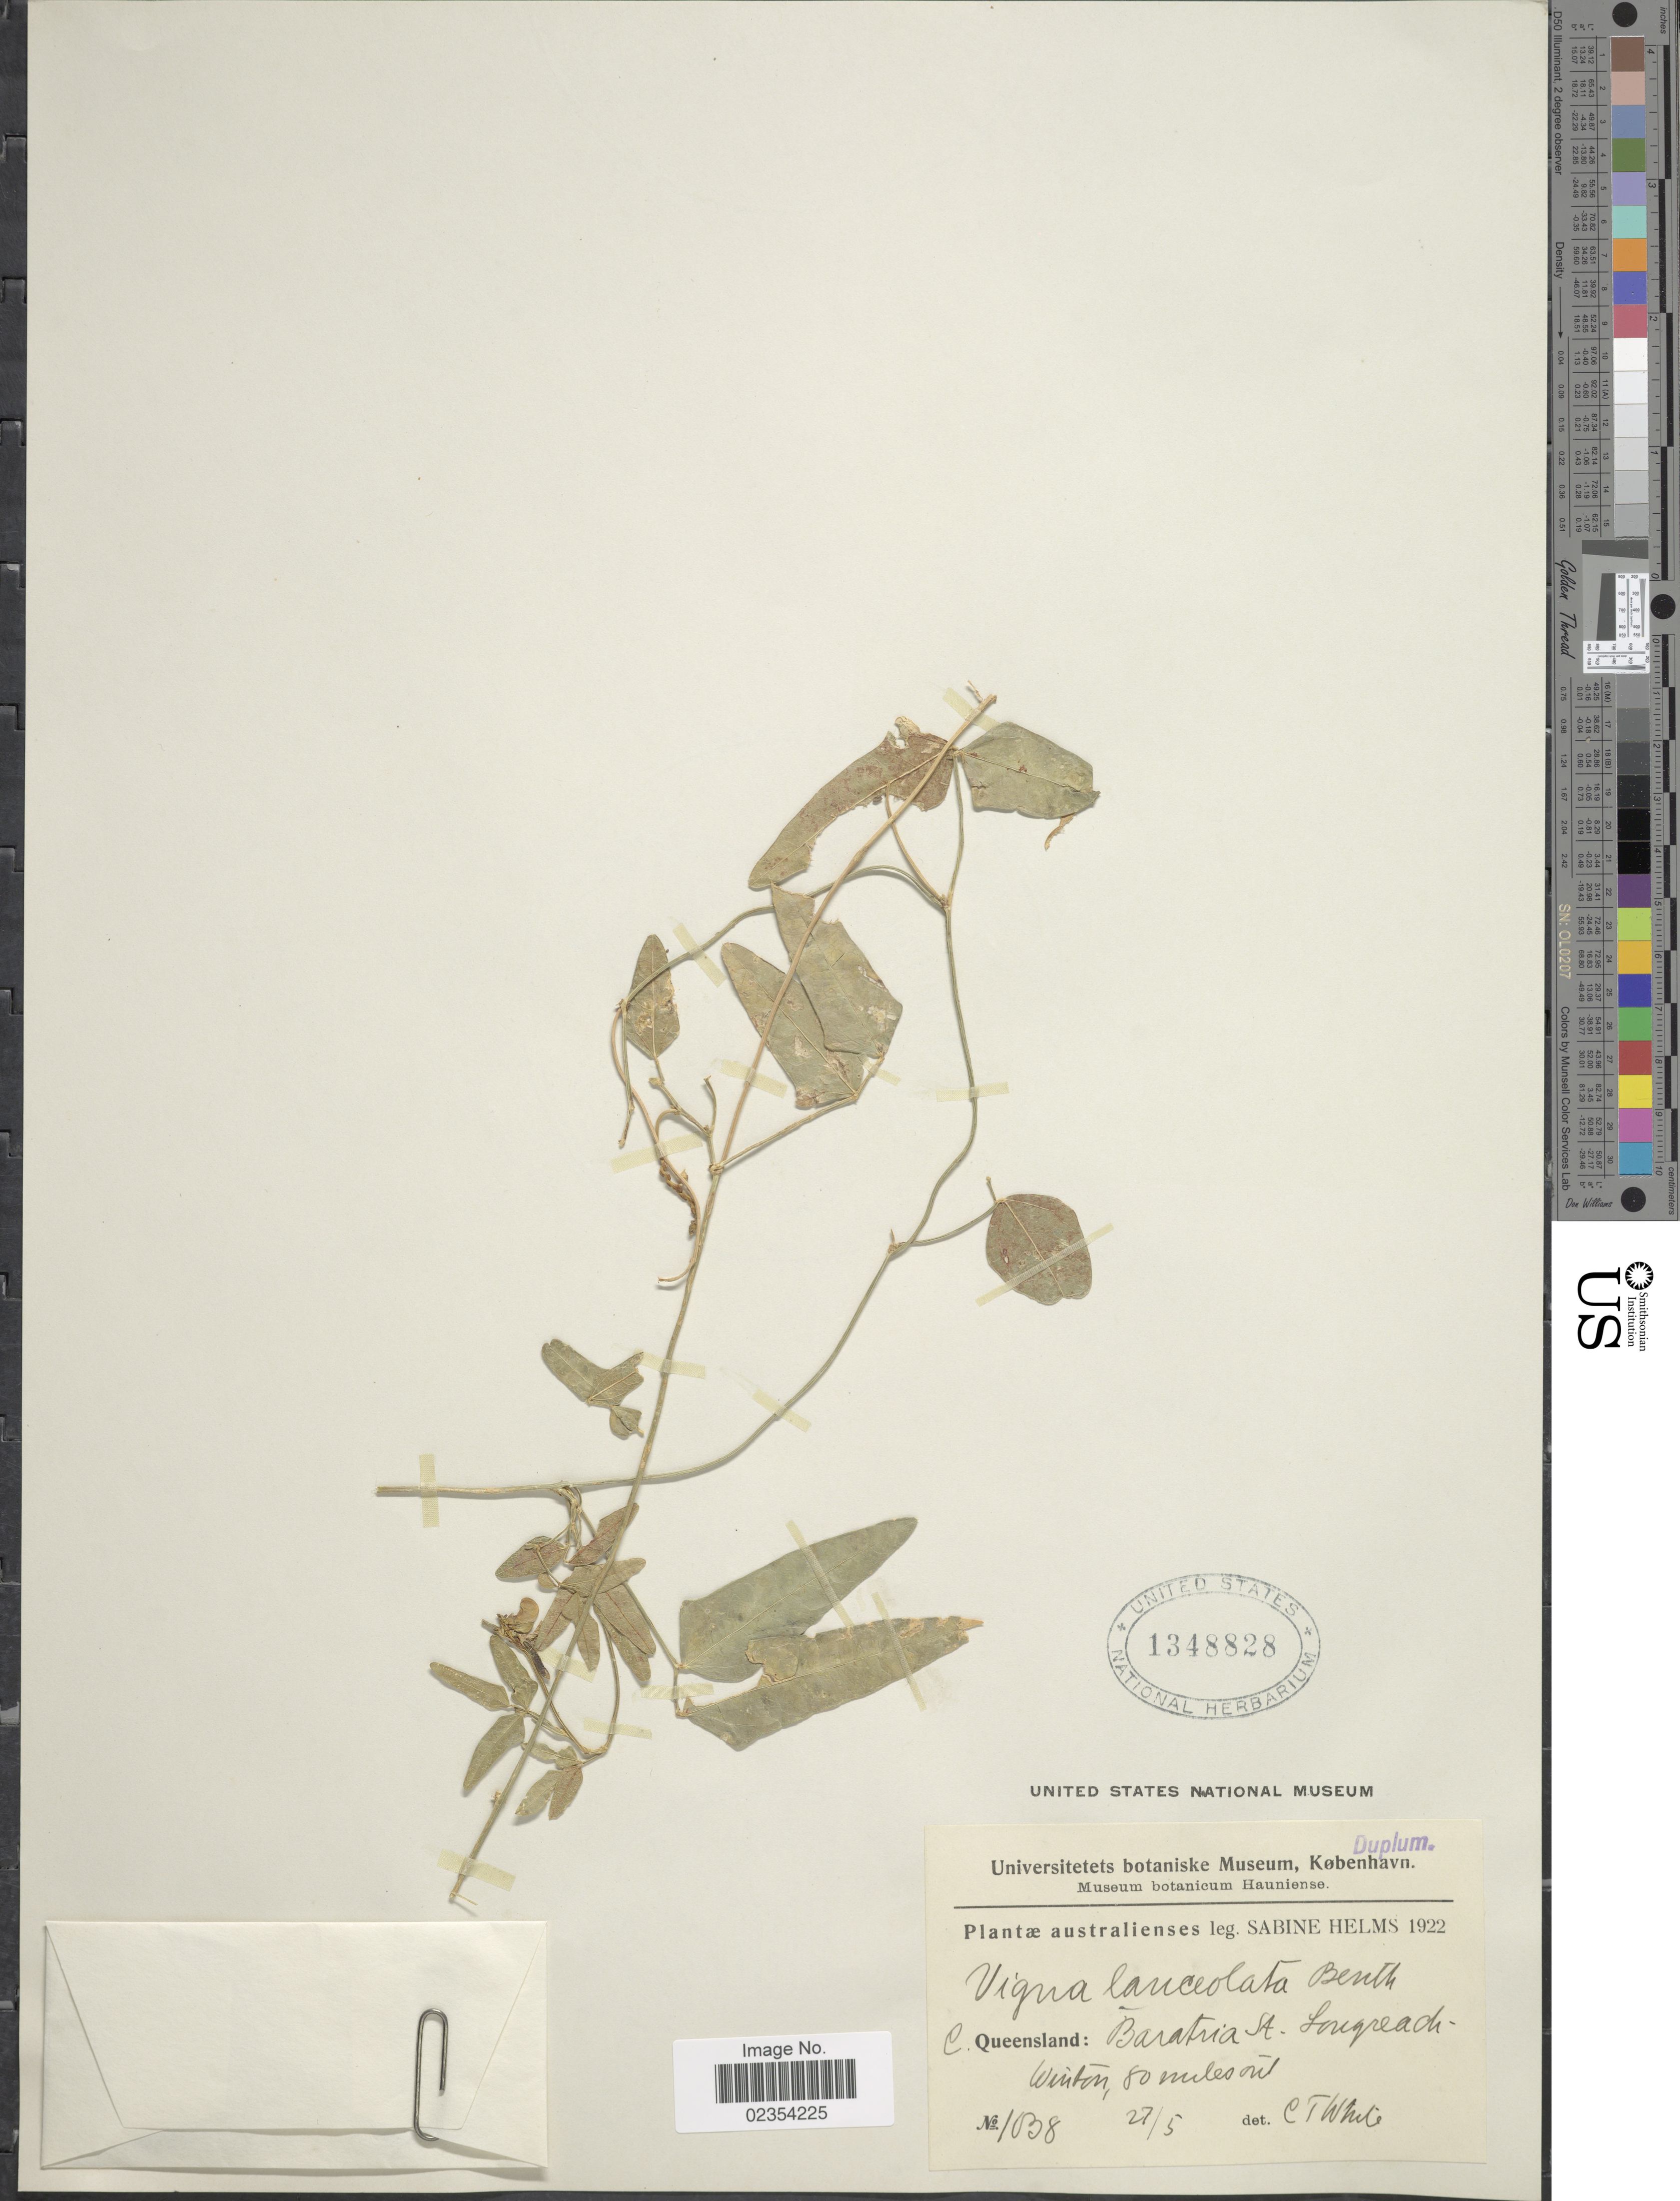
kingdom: Plantae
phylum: Tracheophyta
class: Magnoliopsida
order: Fabales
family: Fabaceae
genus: Vigna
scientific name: Vigna lanceolata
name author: Benth.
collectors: S. Helms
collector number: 1038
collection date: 1922-05-27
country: Australia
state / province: Queensland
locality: Australienses, E Queensland. Baratria [Barataria] St. Longreach [Longbeach] Winton, 80 miles W.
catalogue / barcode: US 1348828